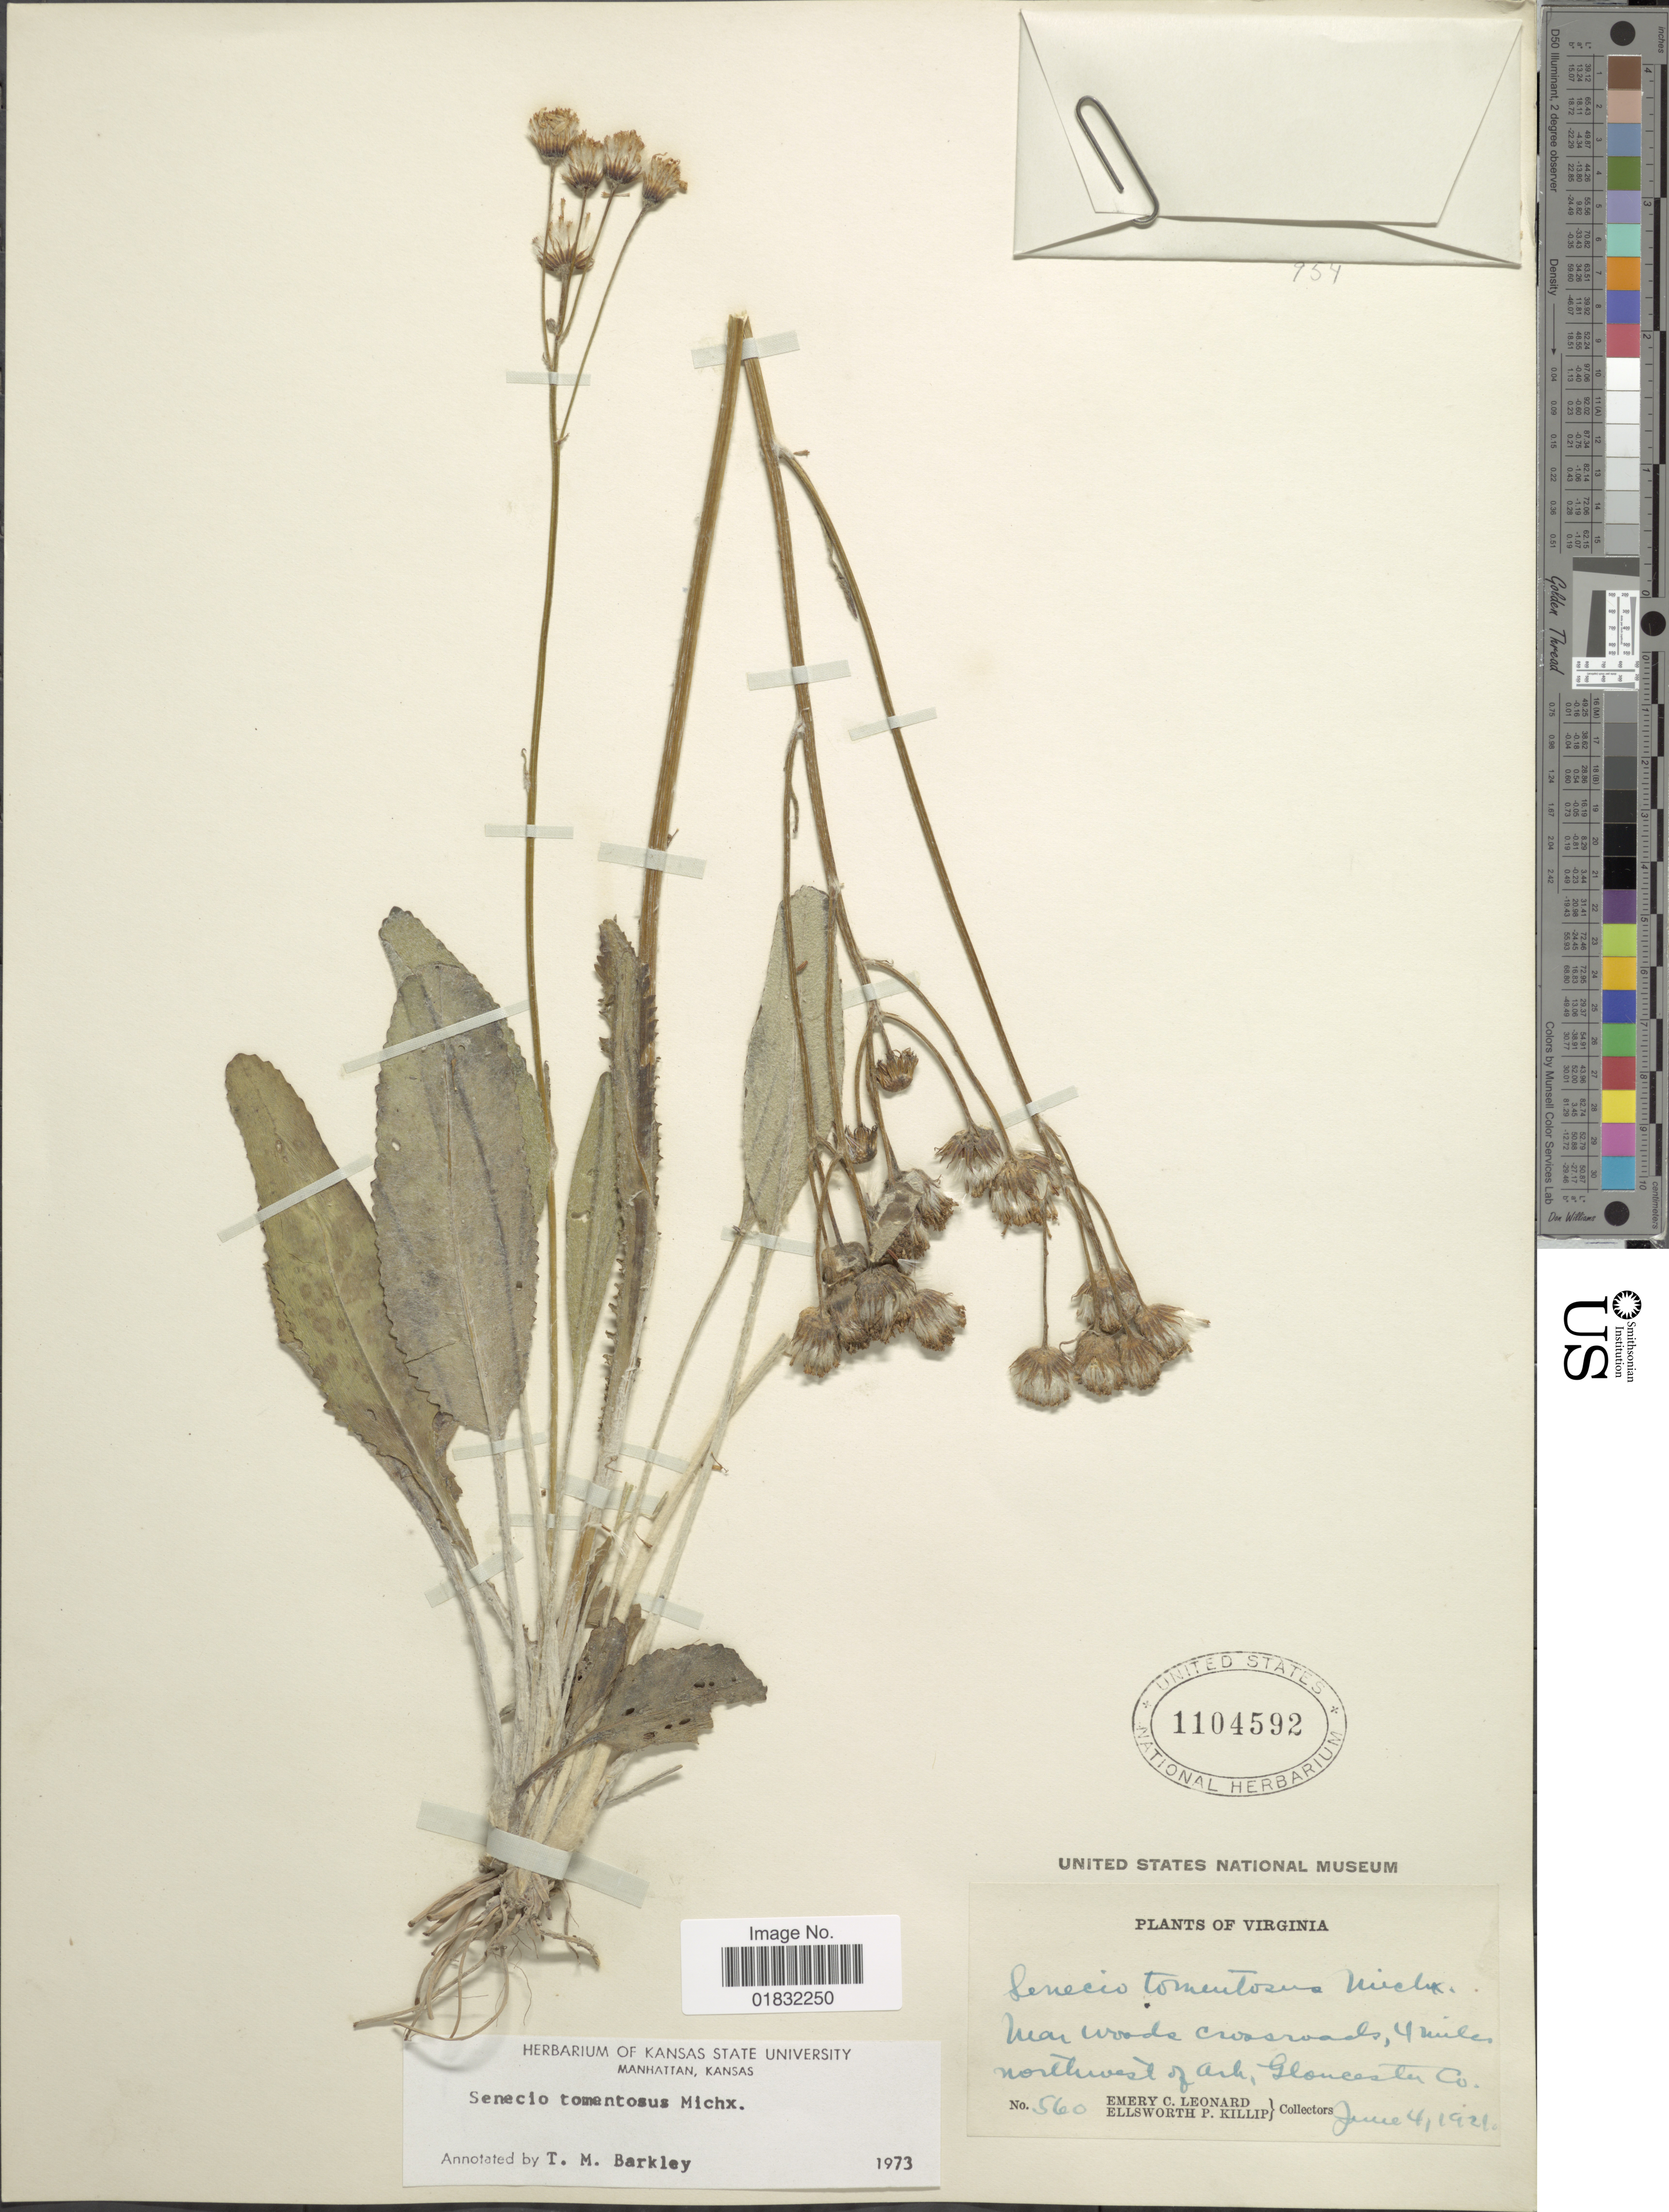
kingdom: Plantae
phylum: Tracheophyta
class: Magnoliopsida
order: Asterales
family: Asteraceae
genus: Packera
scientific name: Packera dubia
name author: (Spreng.) Trock & Mabb.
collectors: E. C. Leonard & E. P. Killip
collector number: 560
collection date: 1921-06-04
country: United States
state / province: Virginia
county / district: Gloucester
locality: Near woods crossroads, 4 miles northwest of Ark, Gloucester Co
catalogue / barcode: US 1104592